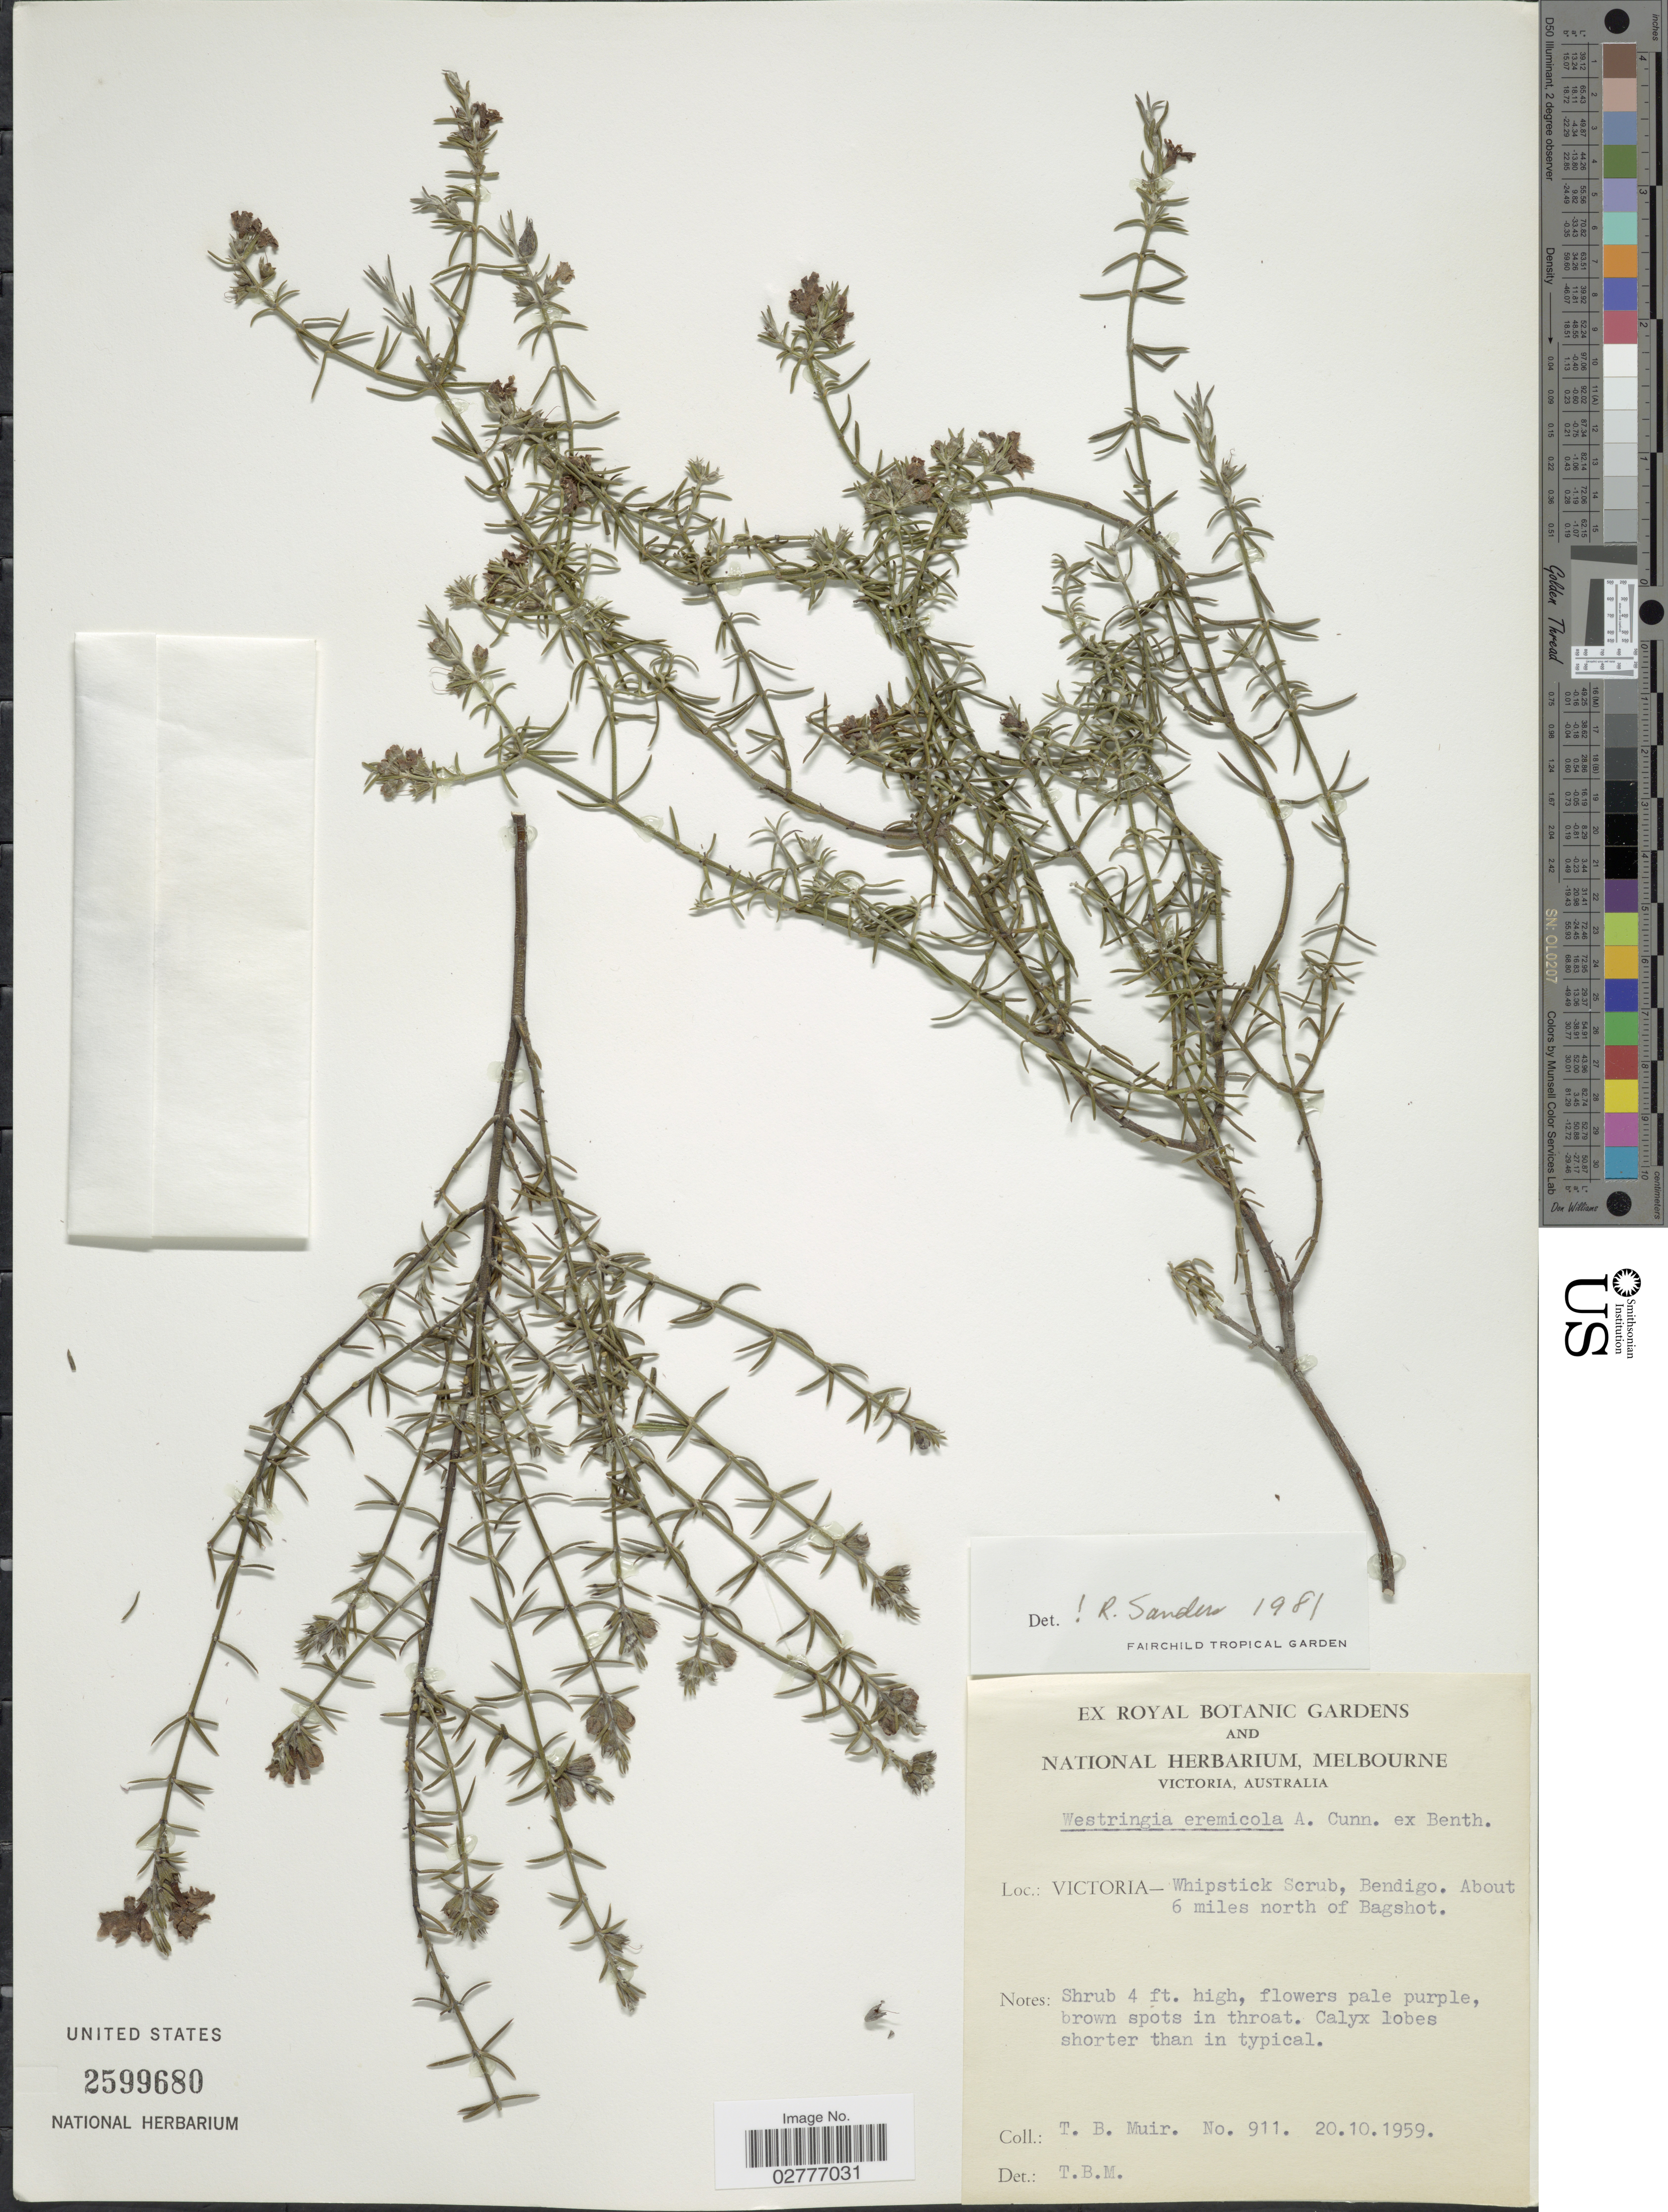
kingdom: Plantae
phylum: Tracheophyta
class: Magnoliopsida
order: Lamiales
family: Lamiaceae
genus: Westringia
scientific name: Westringia eremicola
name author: A. Cunn. ex Benth.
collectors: T. Muir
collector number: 911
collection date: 1959-10-20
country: Australia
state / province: Victoria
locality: Victoria-Whipstick Scrub, Bendigo. About 6 miles north of Bagshot.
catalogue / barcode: US 2599680